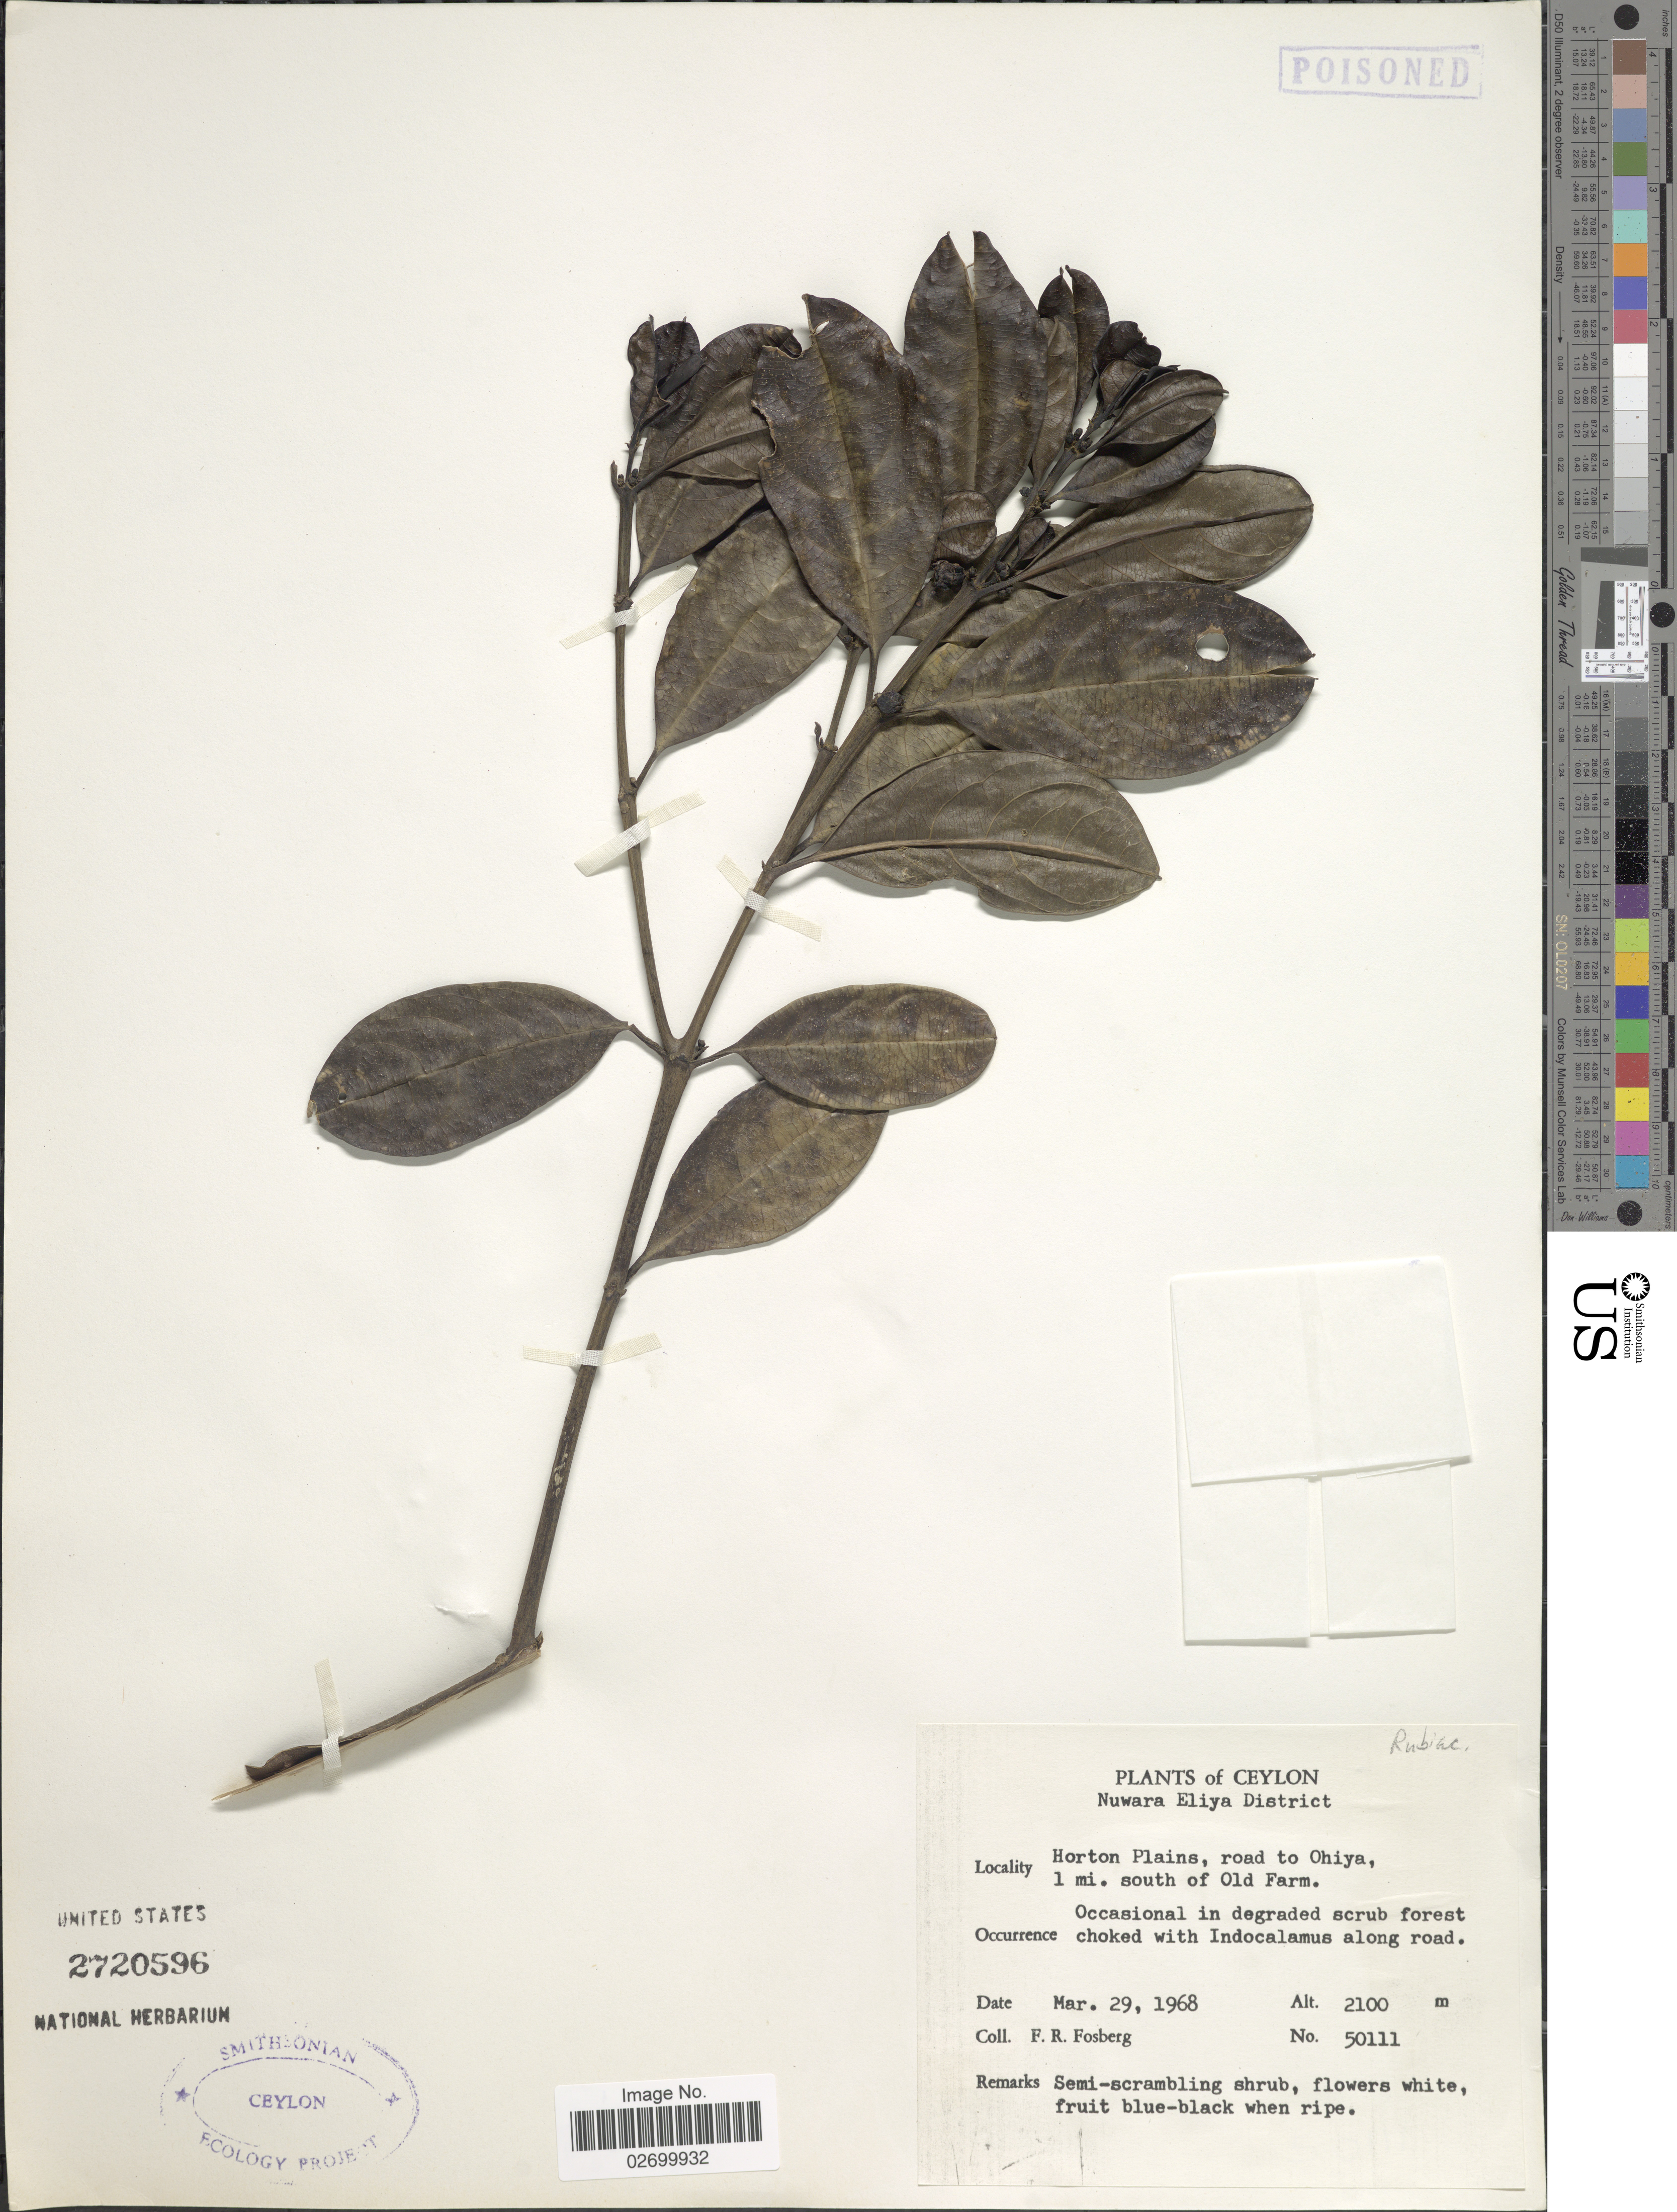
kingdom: Plantae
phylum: Tracheophyta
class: Magnoliopsida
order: Gentianales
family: Rubiaceae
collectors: F. R. Fosberg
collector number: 50111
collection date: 1968-03-29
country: Sri Lanka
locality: Ceylon, Nuwara Eliya District. Horton Plains, road to Ohiya 1 mi. south of Old Farm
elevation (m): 2100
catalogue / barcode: US 2720596